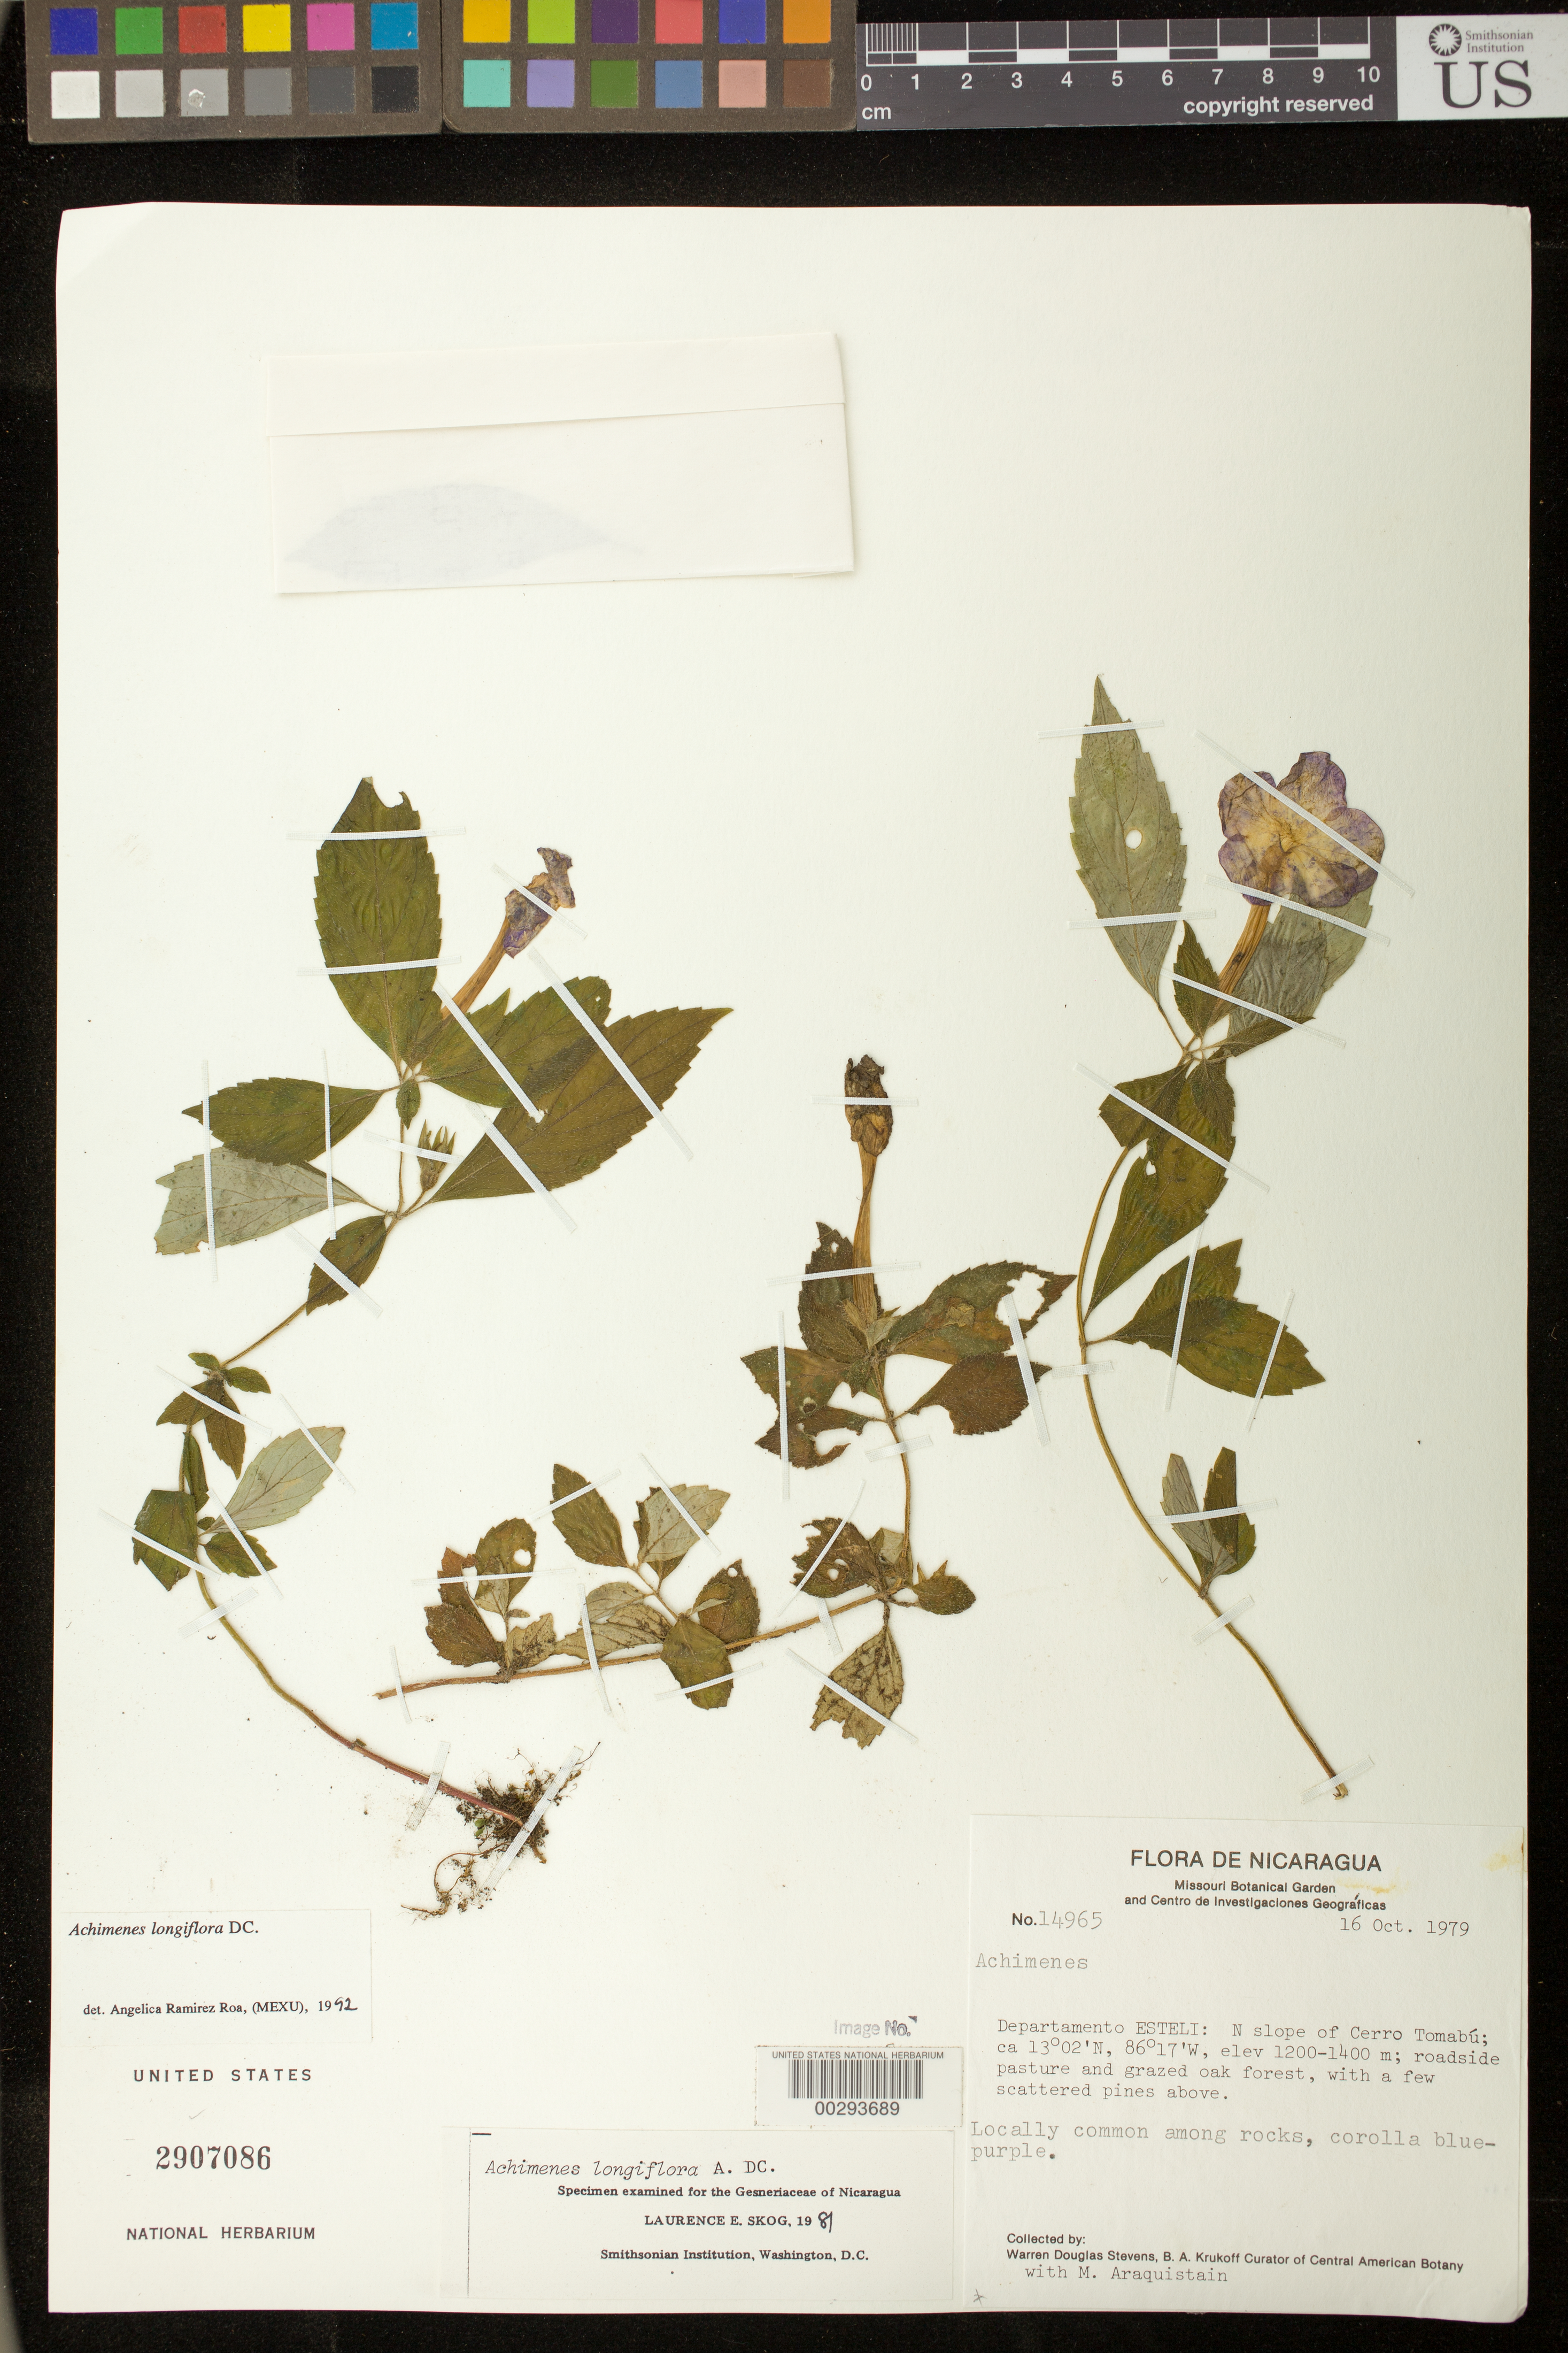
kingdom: Plantae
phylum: Tracheophyta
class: Magnoliopsida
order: Lamiales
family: Gesneriaceae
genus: Achimenes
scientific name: Achimenes longiflora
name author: DC.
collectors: W. D. Stevens & M. Araquistain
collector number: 14965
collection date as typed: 16 Oct 1979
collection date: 1979-10-16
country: Nicaragua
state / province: Esteli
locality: N slope of Cerro Tomabu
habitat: Roadside pasture and grazed oak forest, with a few scattered pines above; among rocks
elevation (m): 1200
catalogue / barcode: US 2907086